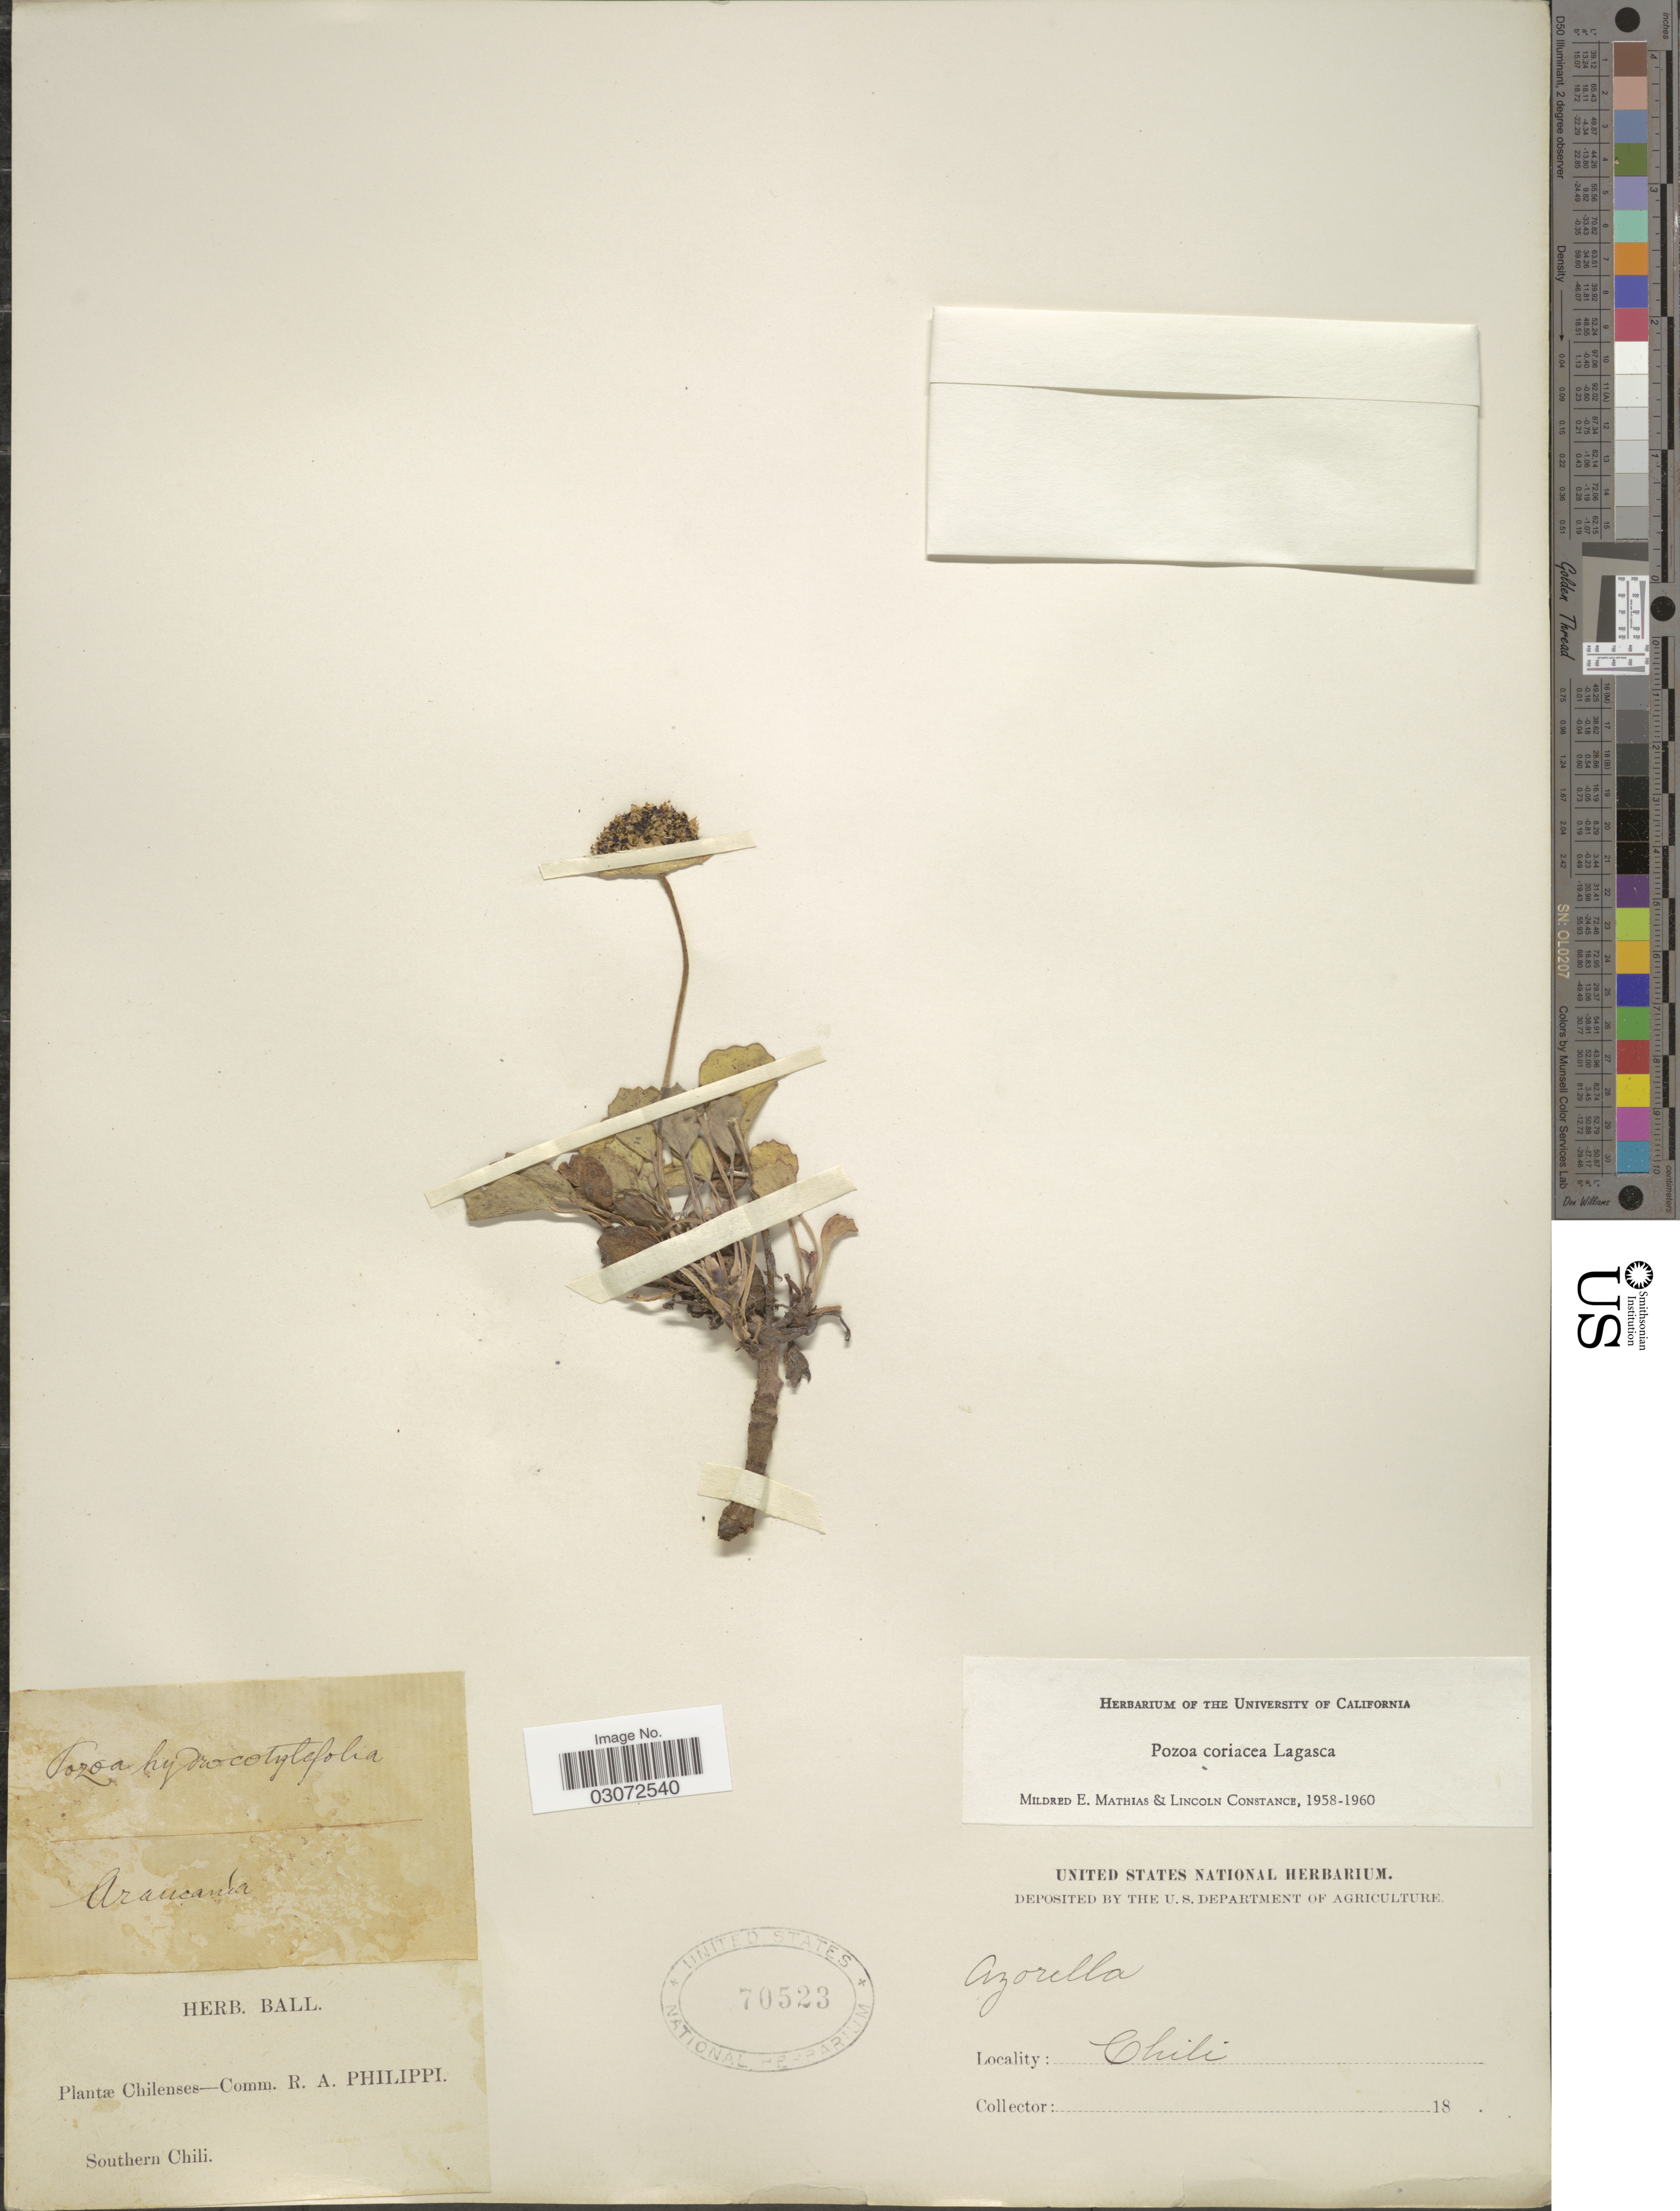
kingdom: Plantae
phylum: Tracheophyta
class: Magnoliopsida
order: Apiales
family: Apiaceae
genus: Pozoa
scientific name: Pozoa coriacea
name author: Lag.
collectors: ex herb. Ball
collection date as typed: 18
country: Chile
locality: Southern Chili.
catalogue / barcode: US 70523